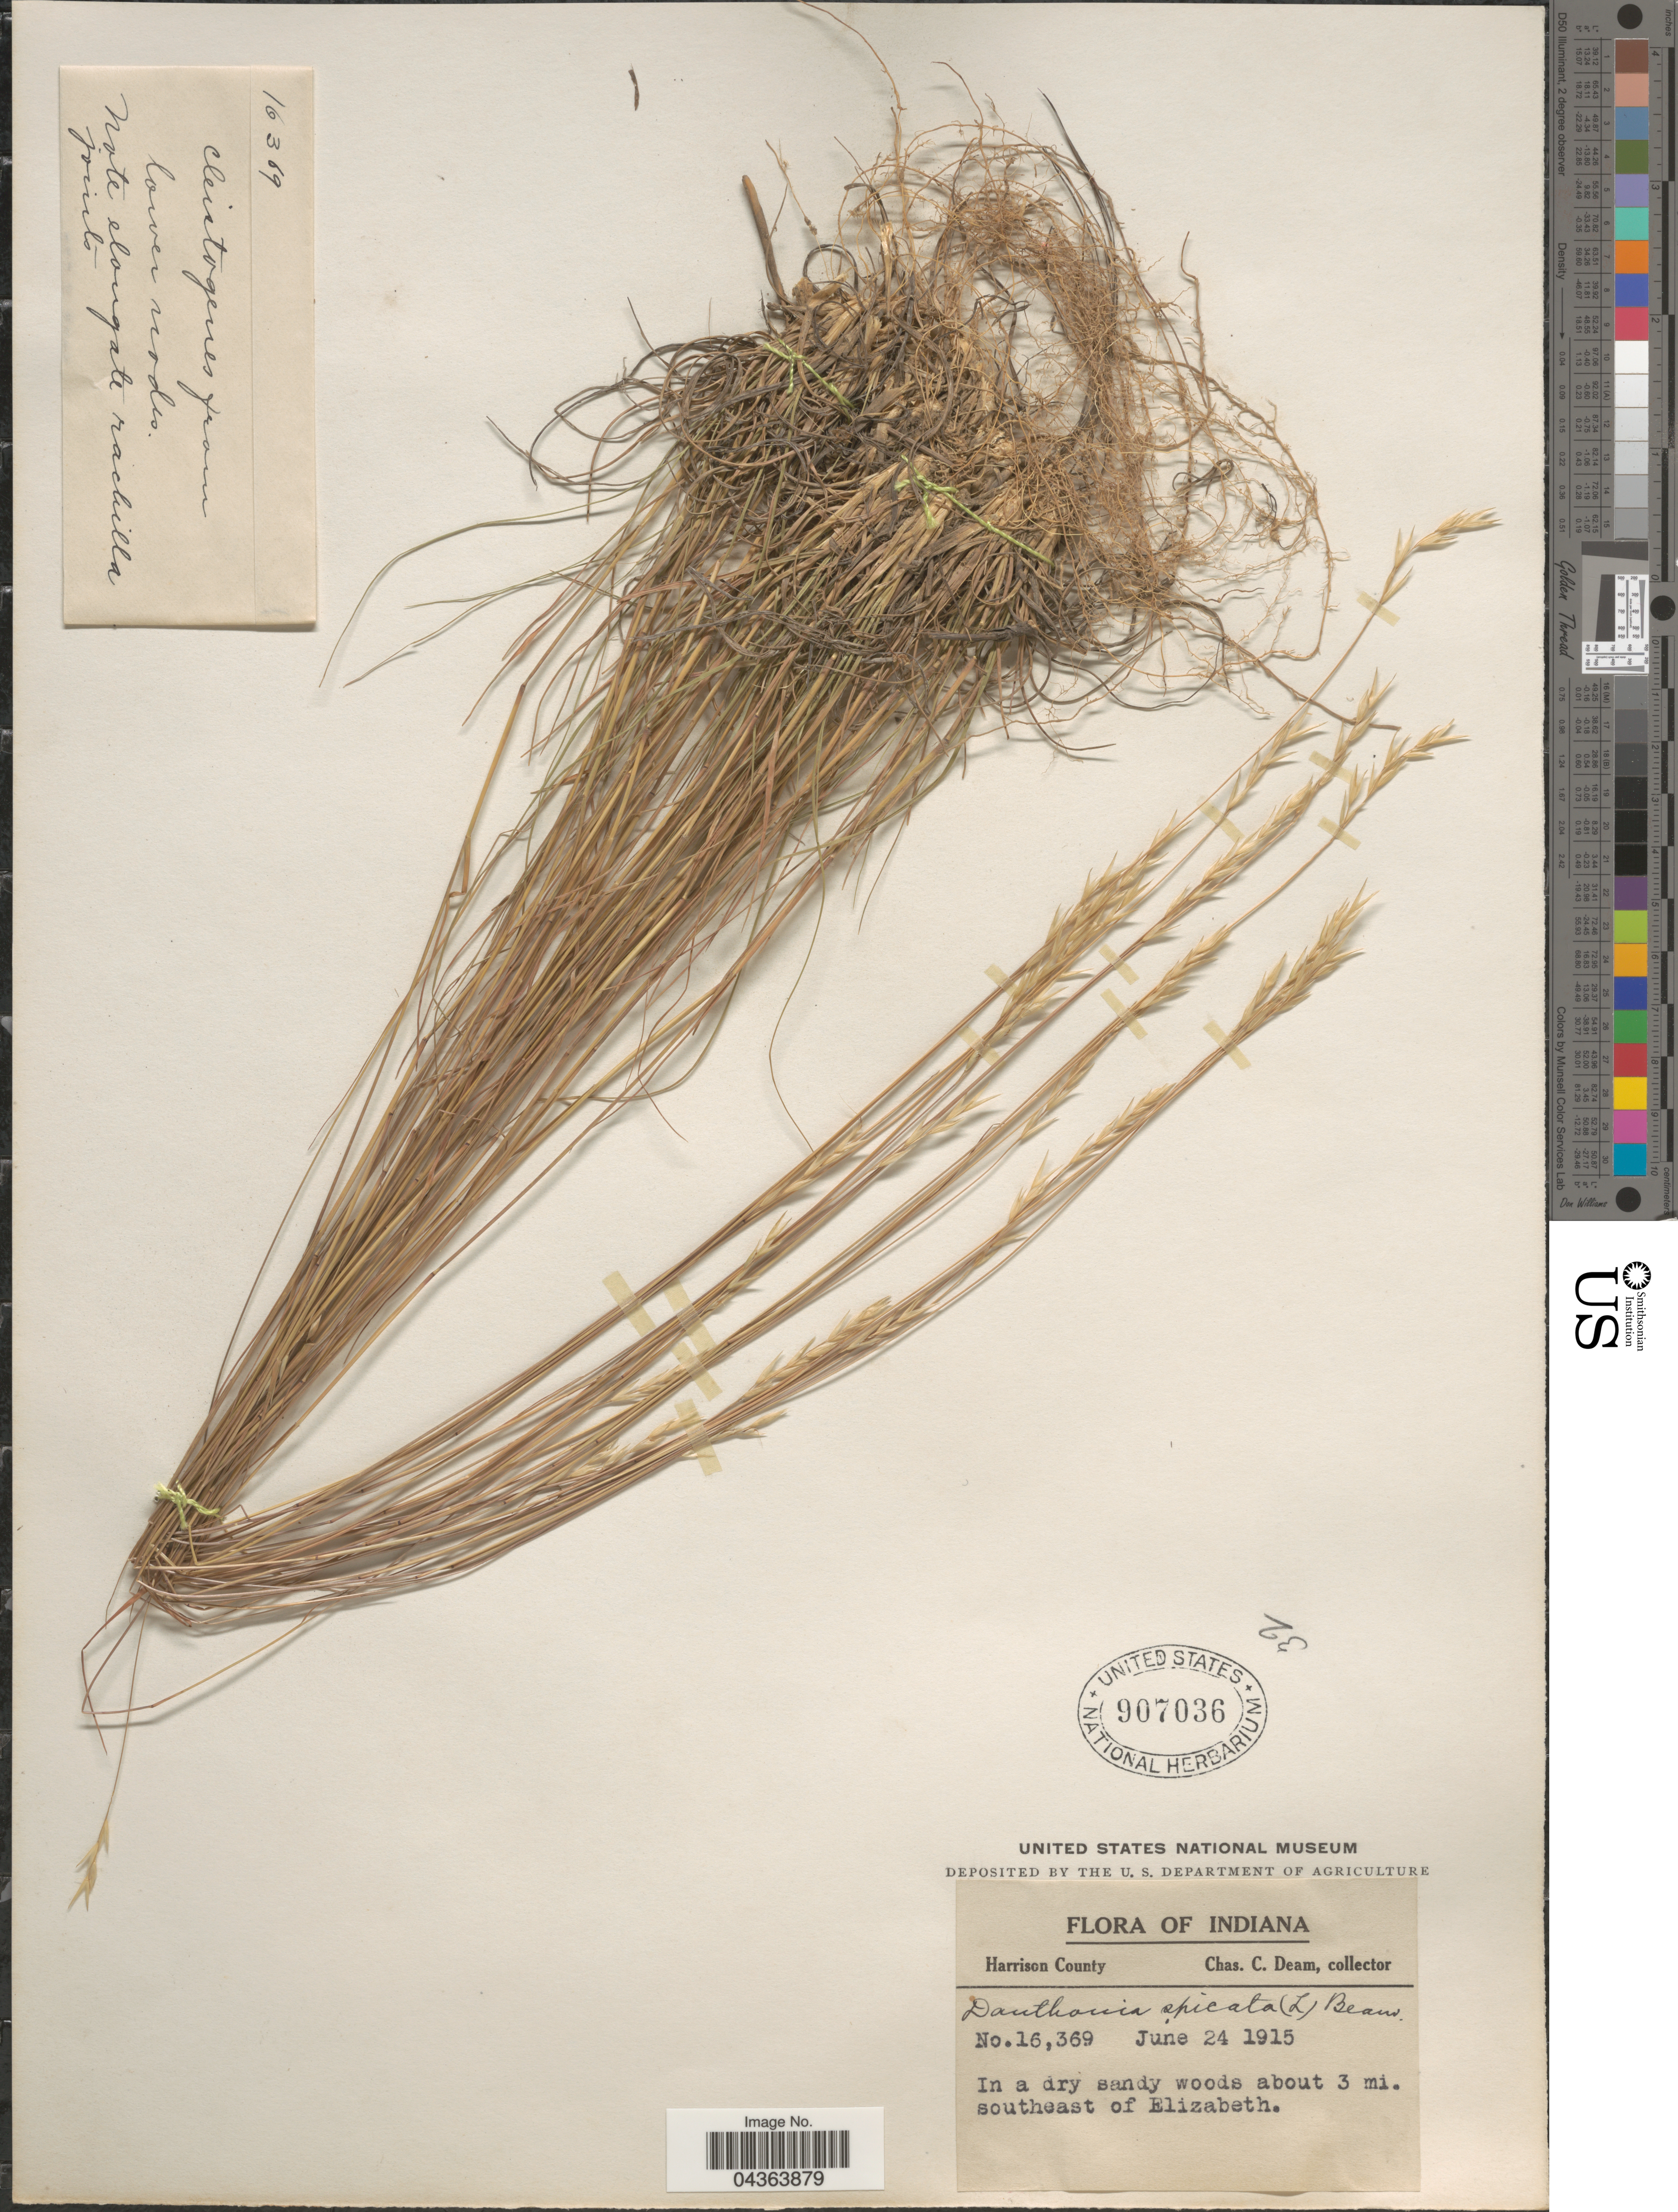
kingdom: Plantae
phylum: Tracheophyta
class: Liliopsida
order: Poales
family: Poaceae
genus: Danthonia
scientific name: Danthonia spicata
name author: (L.) P. Beauv. ex Roem. & Schult.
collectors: C. C. Deam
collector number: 16369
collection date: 1915-06-24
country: United States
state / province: Indiana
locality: Harrison County. About 3 mi. southeast of Elizabeth.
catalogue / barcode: US 907036